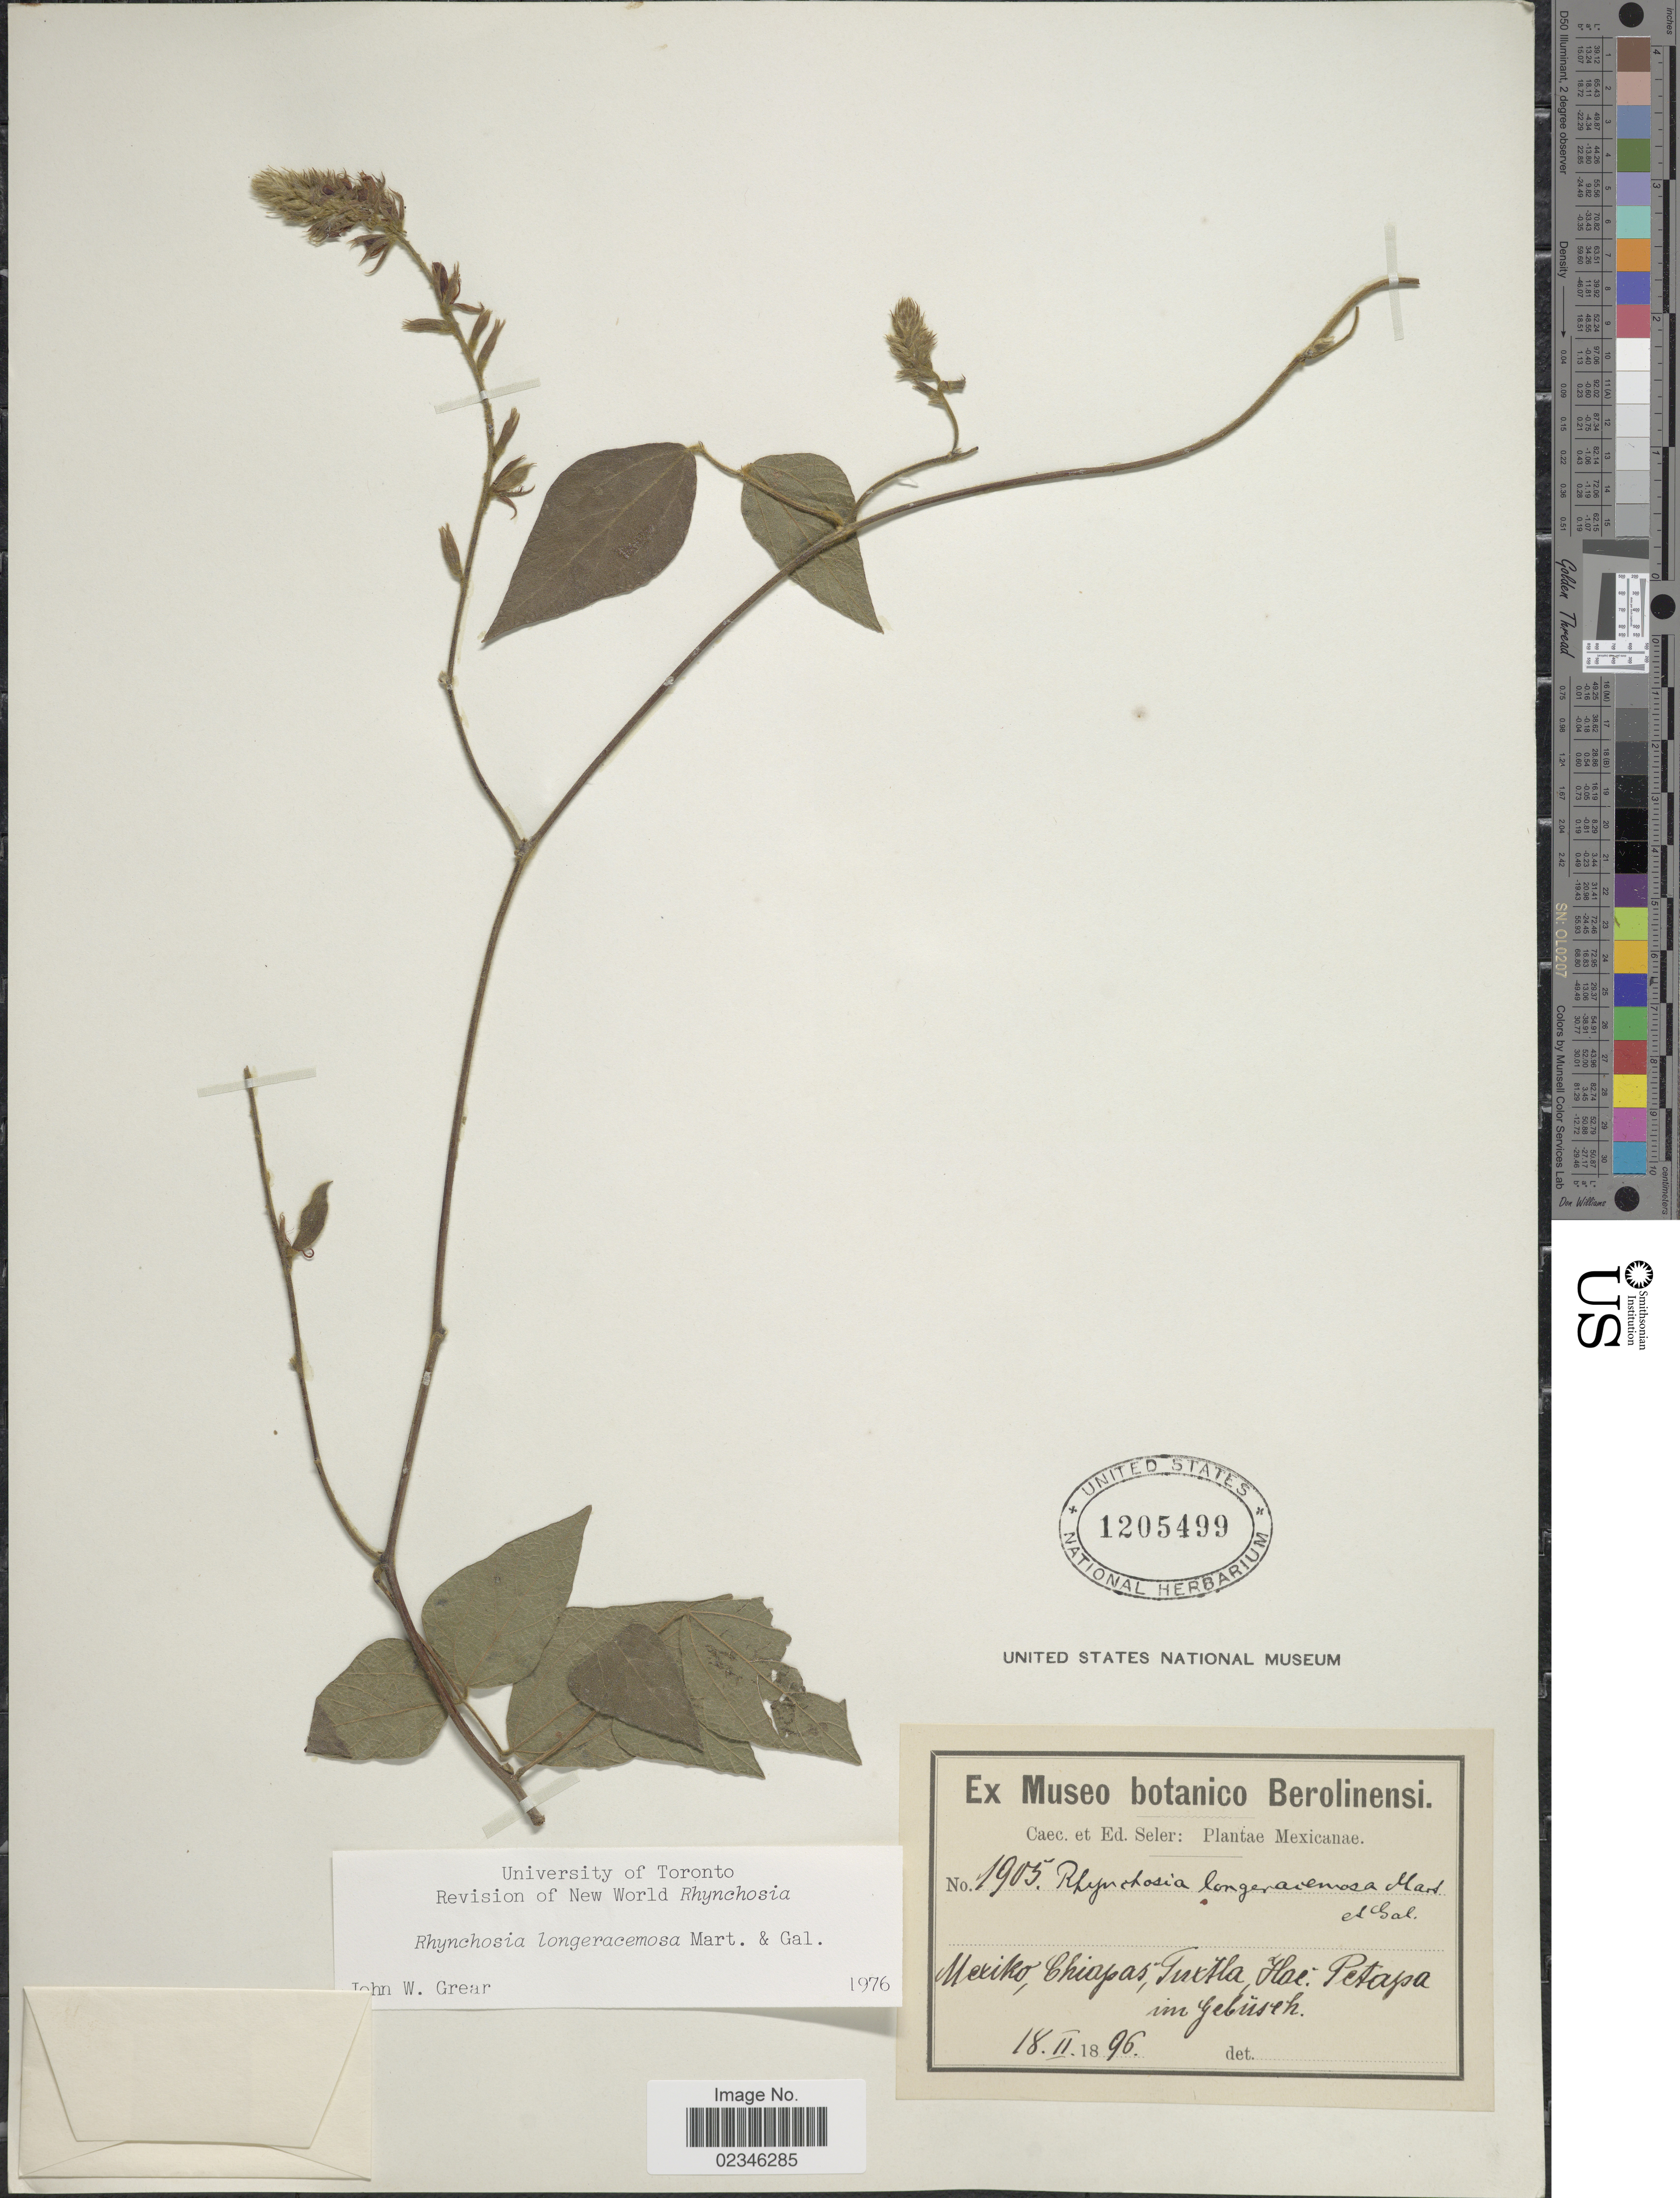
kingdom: Plantae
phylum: Tracheophyta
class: Magnoliopsida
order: Fabales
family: Fabaceae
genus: Rhynchosia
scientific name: Rhynchosia longeracemosa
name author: M. Martens & Galeotti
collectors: ex Caec. et Ed Seler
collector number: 1905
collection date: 1896-02-18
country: Mexico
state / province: Chiapas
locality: Mexicanae. Mexiko, Chiapas, Tuxtla Hac: Petapa in Gebüsch.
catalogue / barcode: US 1205499